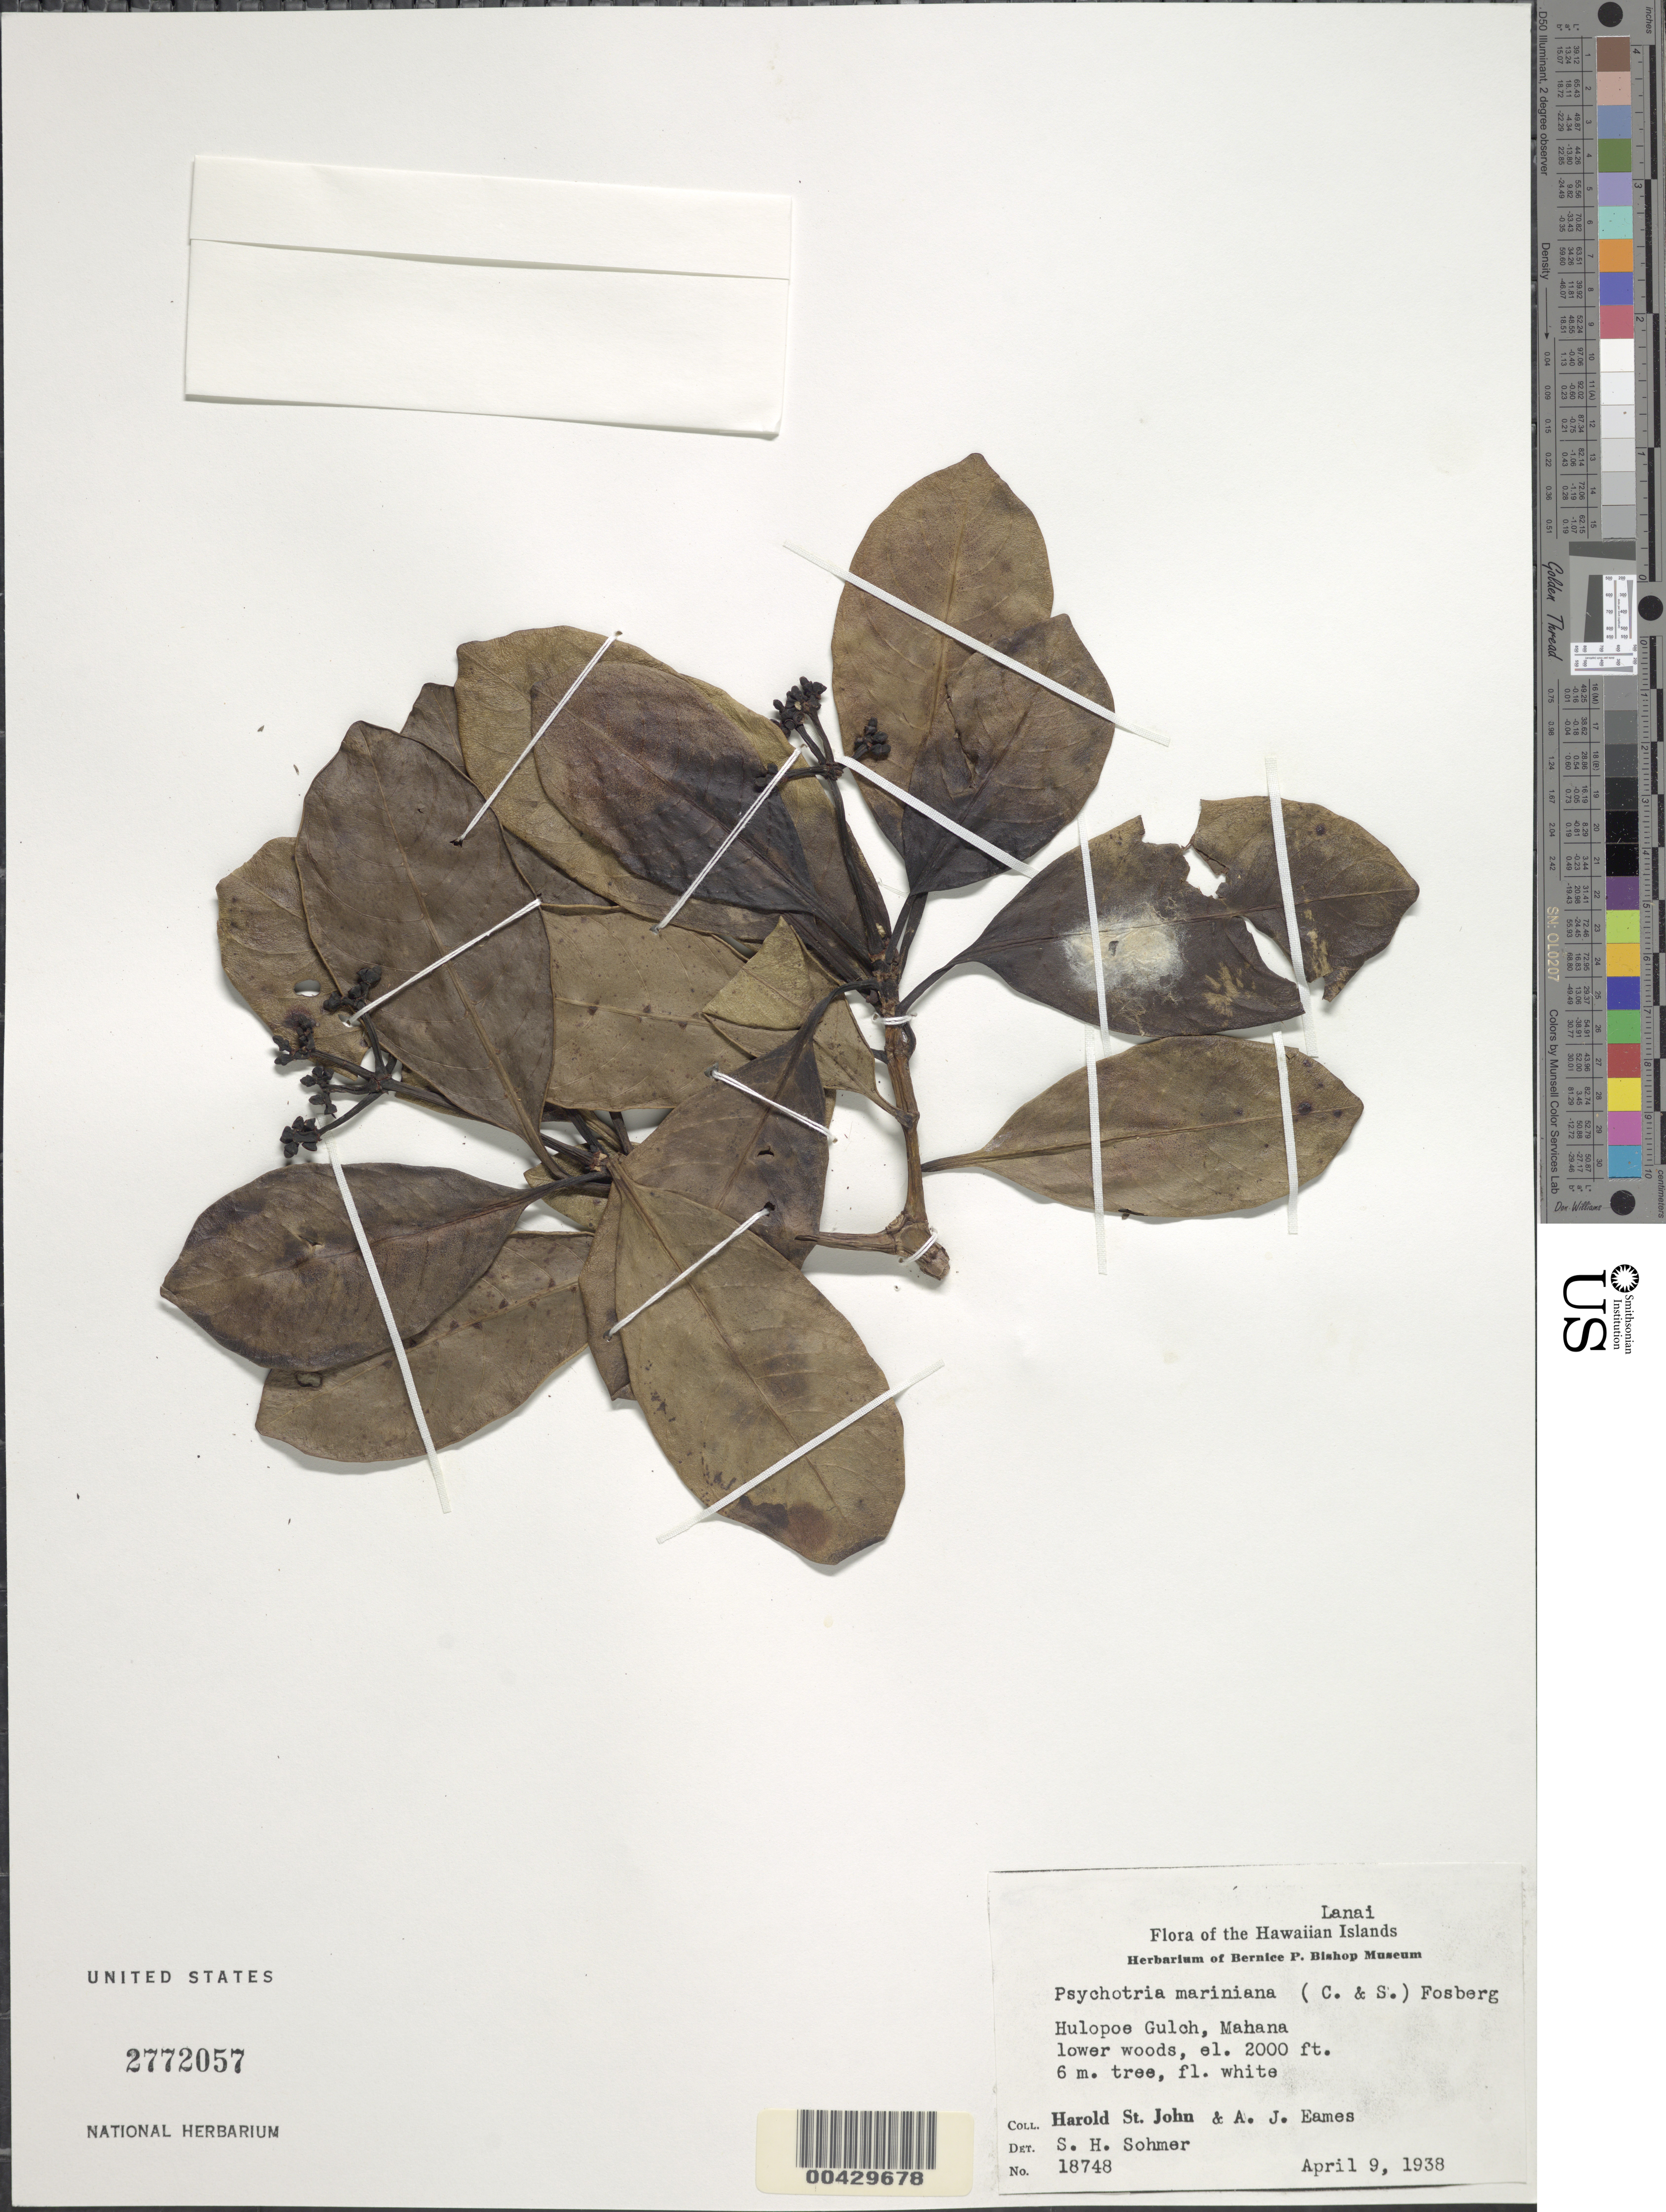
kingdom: Plantae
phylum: Tracheophyta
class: Magnoliopsida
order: Gentianales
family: Rubiaceae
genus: Psychotria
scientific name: Psychotria mariniana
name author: (Cham. & Schltdl.) Fosberg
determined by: Sohmer, S. H.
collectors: H. St. John & A. J. Eames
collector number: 18748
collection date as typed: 9 Apr 1938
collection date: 1938-04-09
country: United States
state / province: Hawaii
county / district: Maui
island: Lana'i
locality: Hulopoe Gulch, Mahana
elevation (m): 610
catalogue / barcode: US 2772057